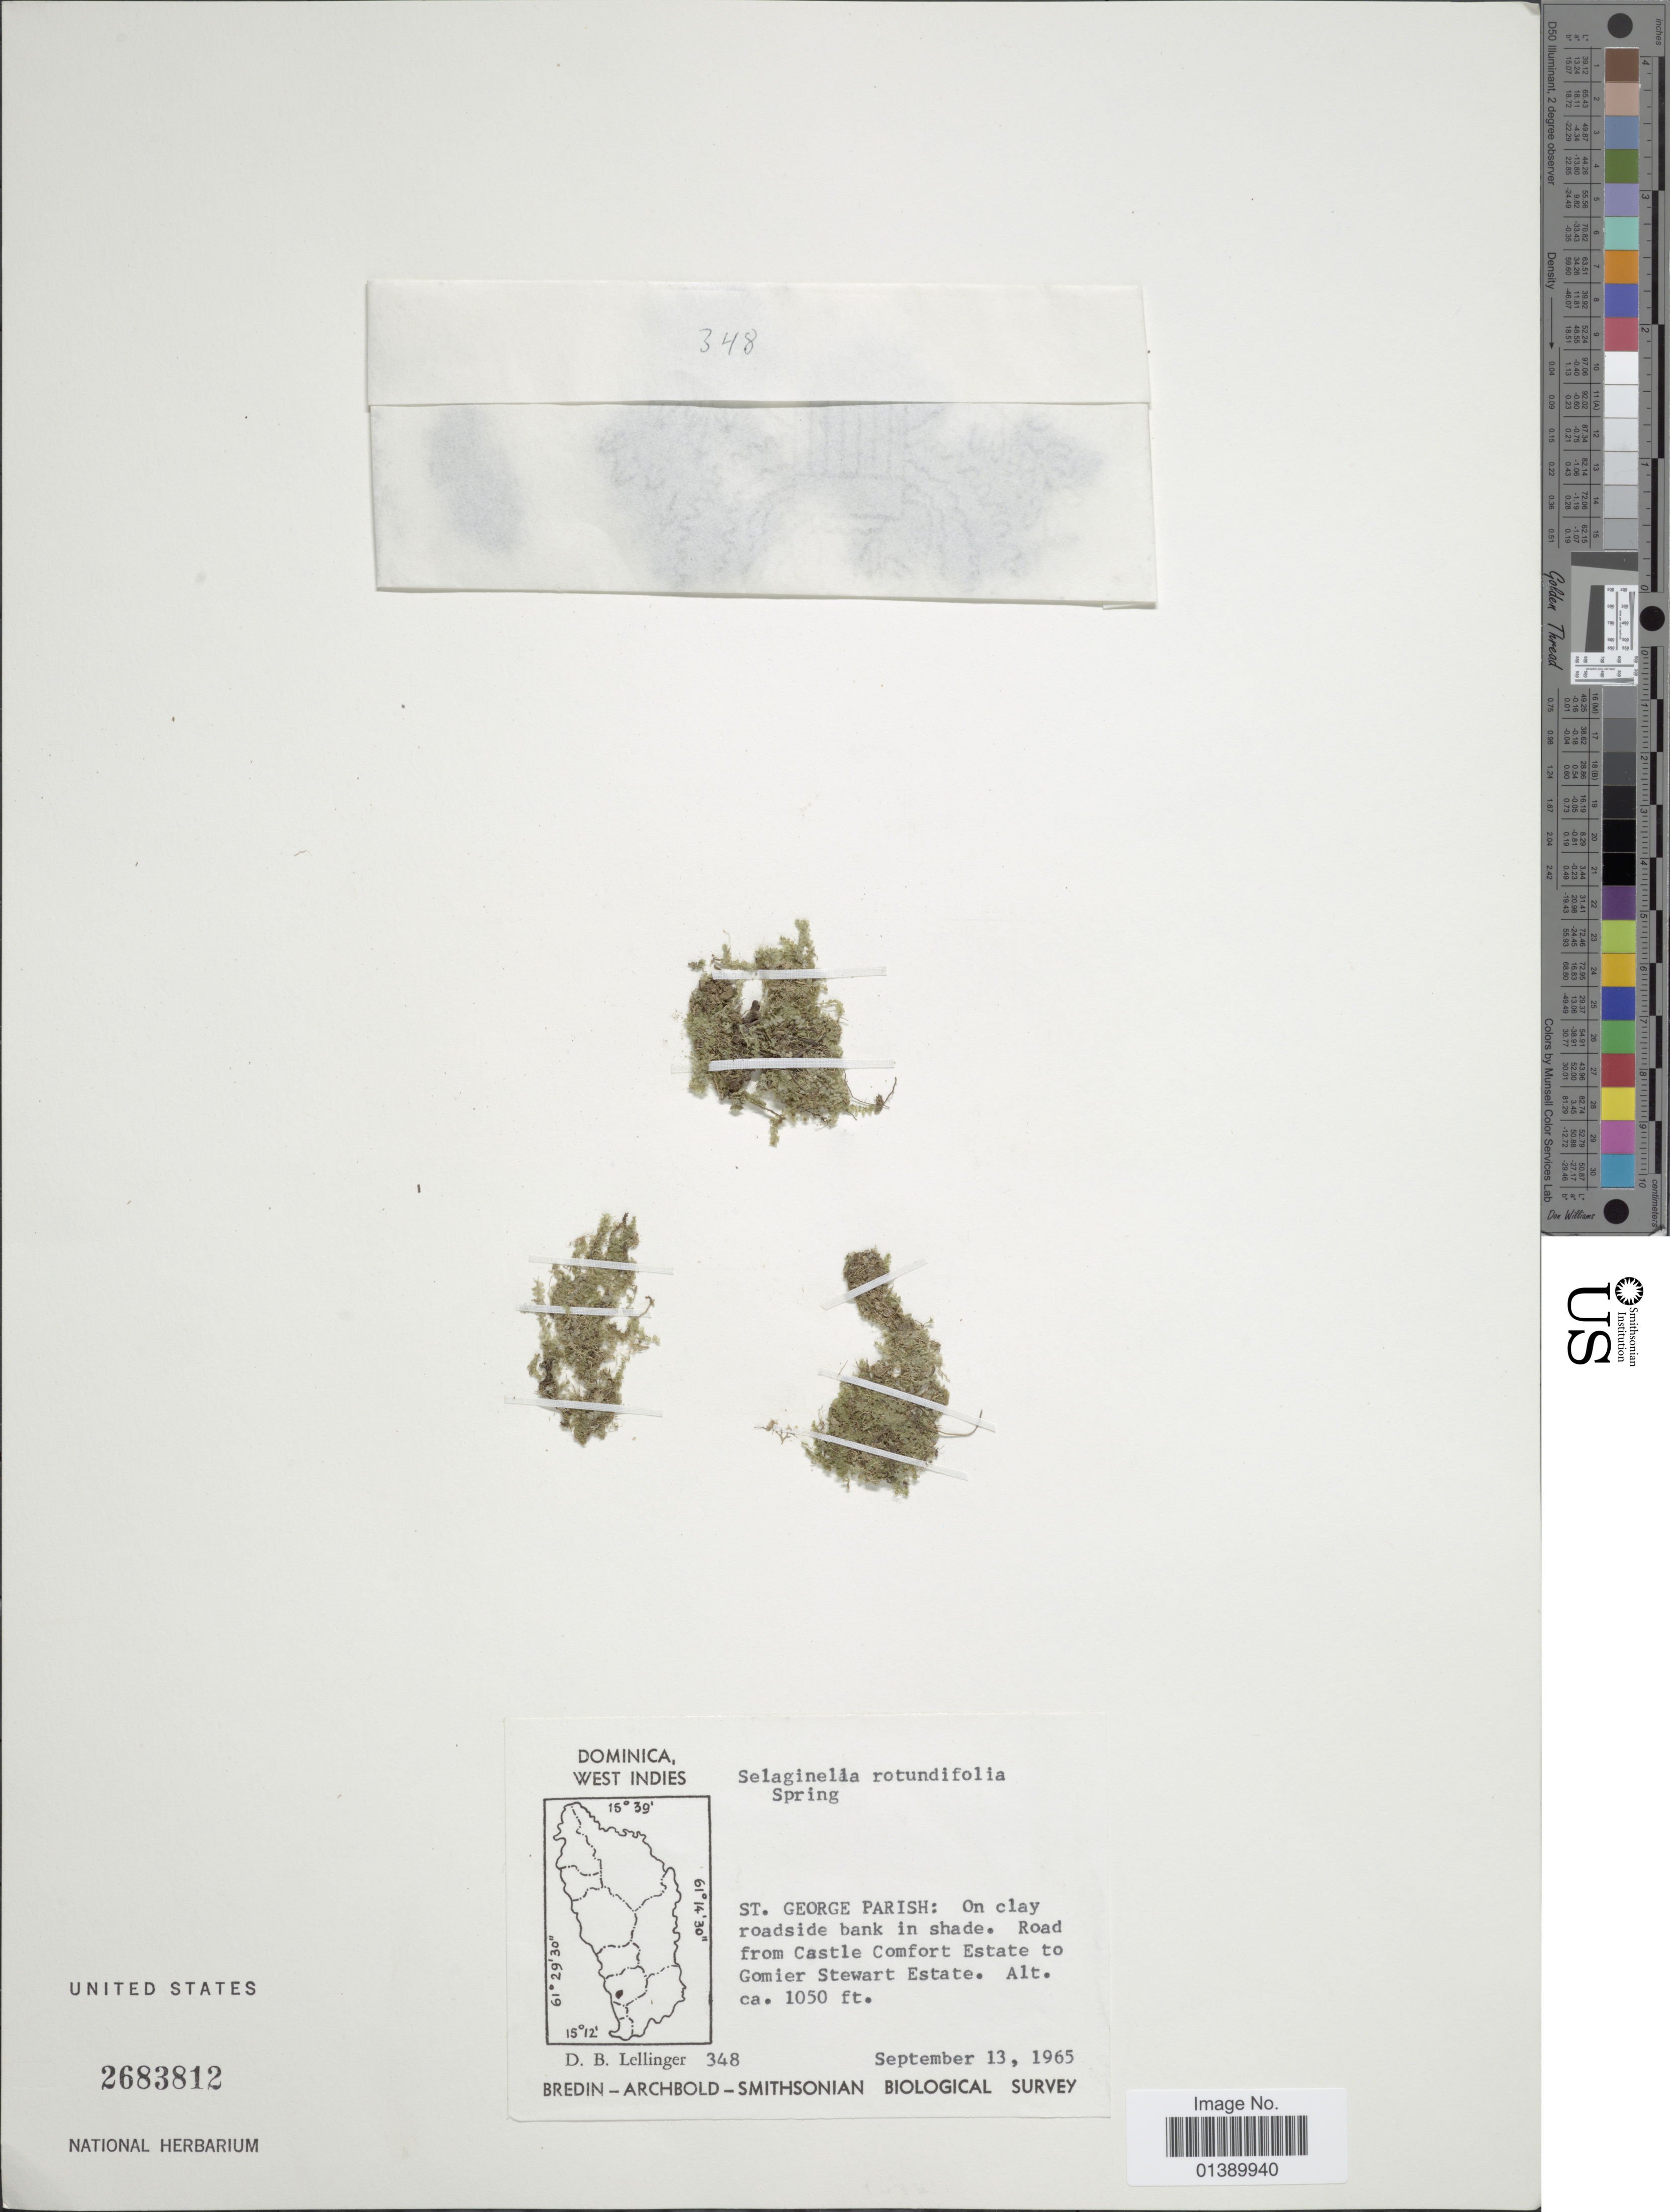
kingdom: Plantae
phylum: Tracheophyta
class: Lycopodiopsida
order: Selaginellales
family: Selaginellaceae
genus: Selaginella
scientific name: Selaginella rotundifolia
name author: Spring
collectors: D. B. Lellinger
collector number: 348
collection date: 1965-09-13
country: Dominica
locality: West Indies, St George Parish: On clay roadside bank in shade. Road from Castle Comfort Estate to Gomier Stewart Estate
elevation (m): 320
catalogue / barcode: US 2683812